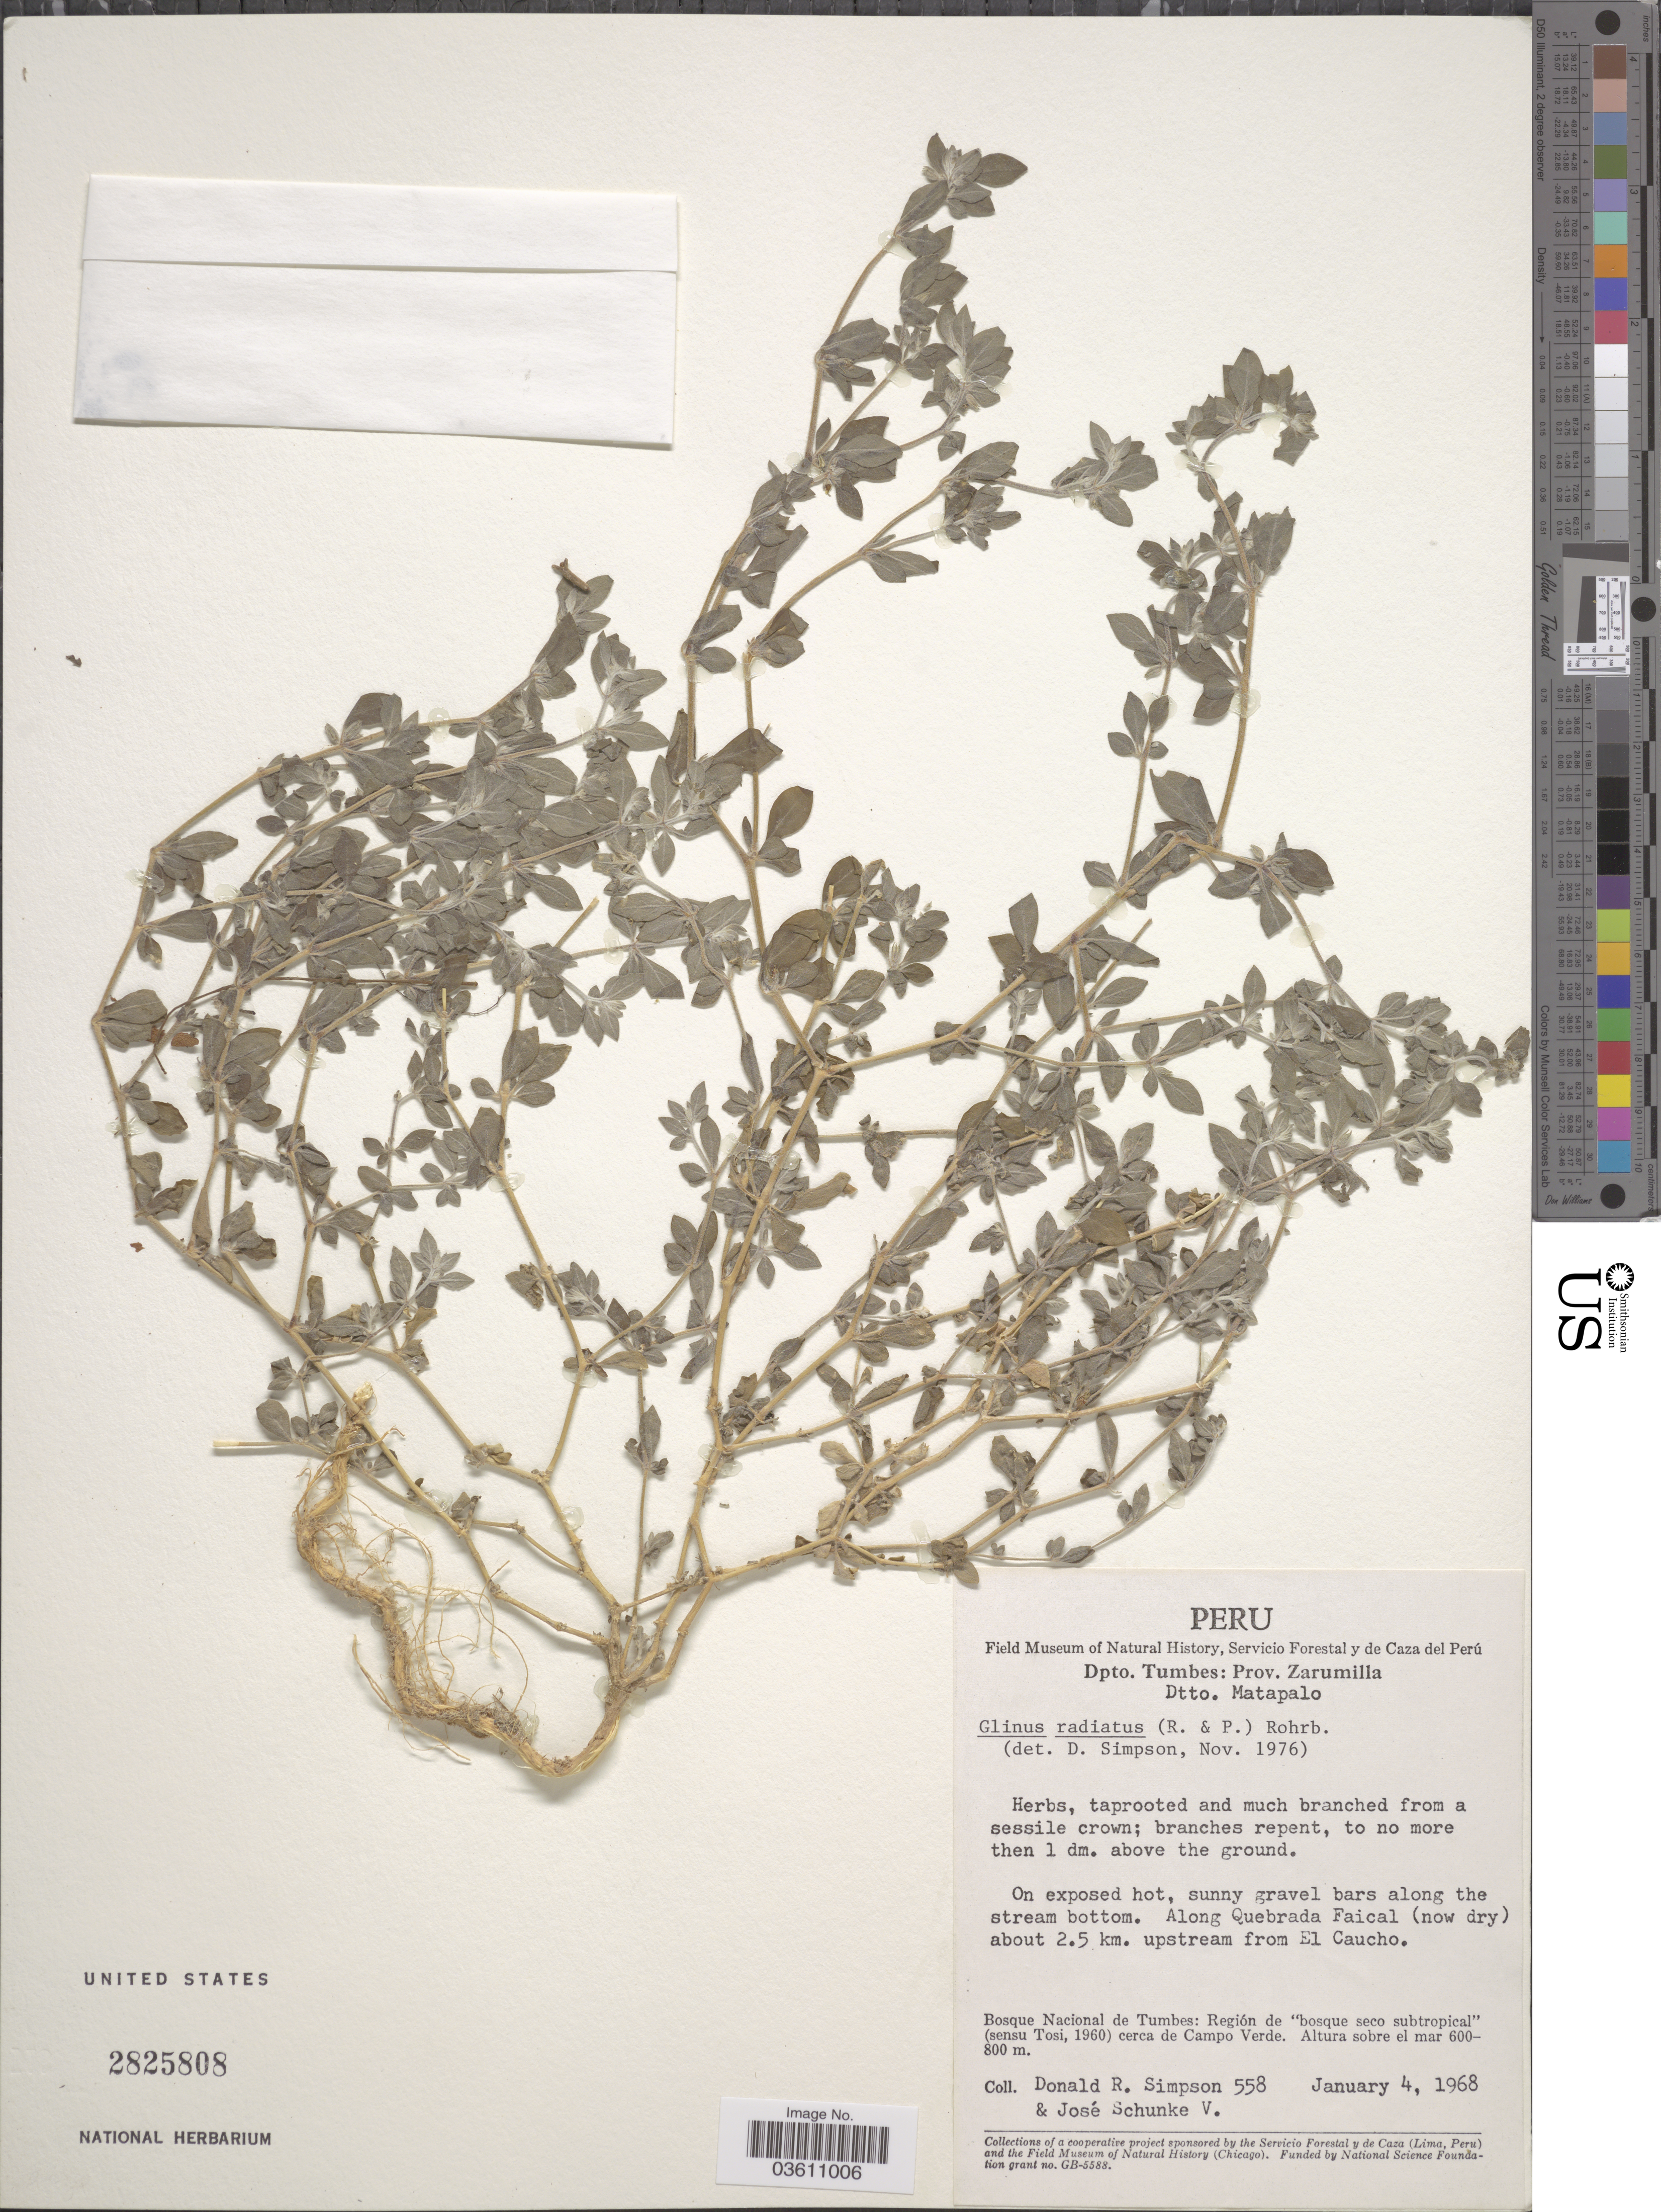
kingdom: Plantae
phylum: Tracheophyta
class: Magnoliopsida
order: Caryophyllales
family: Molluginaceae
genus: Glinus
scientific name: Glinus radiatus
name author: (Ruiz & Pav.) Rohrb.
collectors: D. R. Simpson & J. Schunke Vigo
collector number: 558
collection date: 1968-01-04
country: Peru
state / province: Tumbes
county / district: Zarumilla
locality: Dpto. Tumbes: Prov. Zarumilla. Dtto. Matapalo. Along Quebrada Faical (now dry) about 2.5 km. upstream from El Caucho. Bosque Nacional de Tumbes: Región de "bosque seco subtropical" (sensu Tosi, 1960) cerca de Campo Verde.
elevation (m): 600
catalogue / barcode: US 2825808